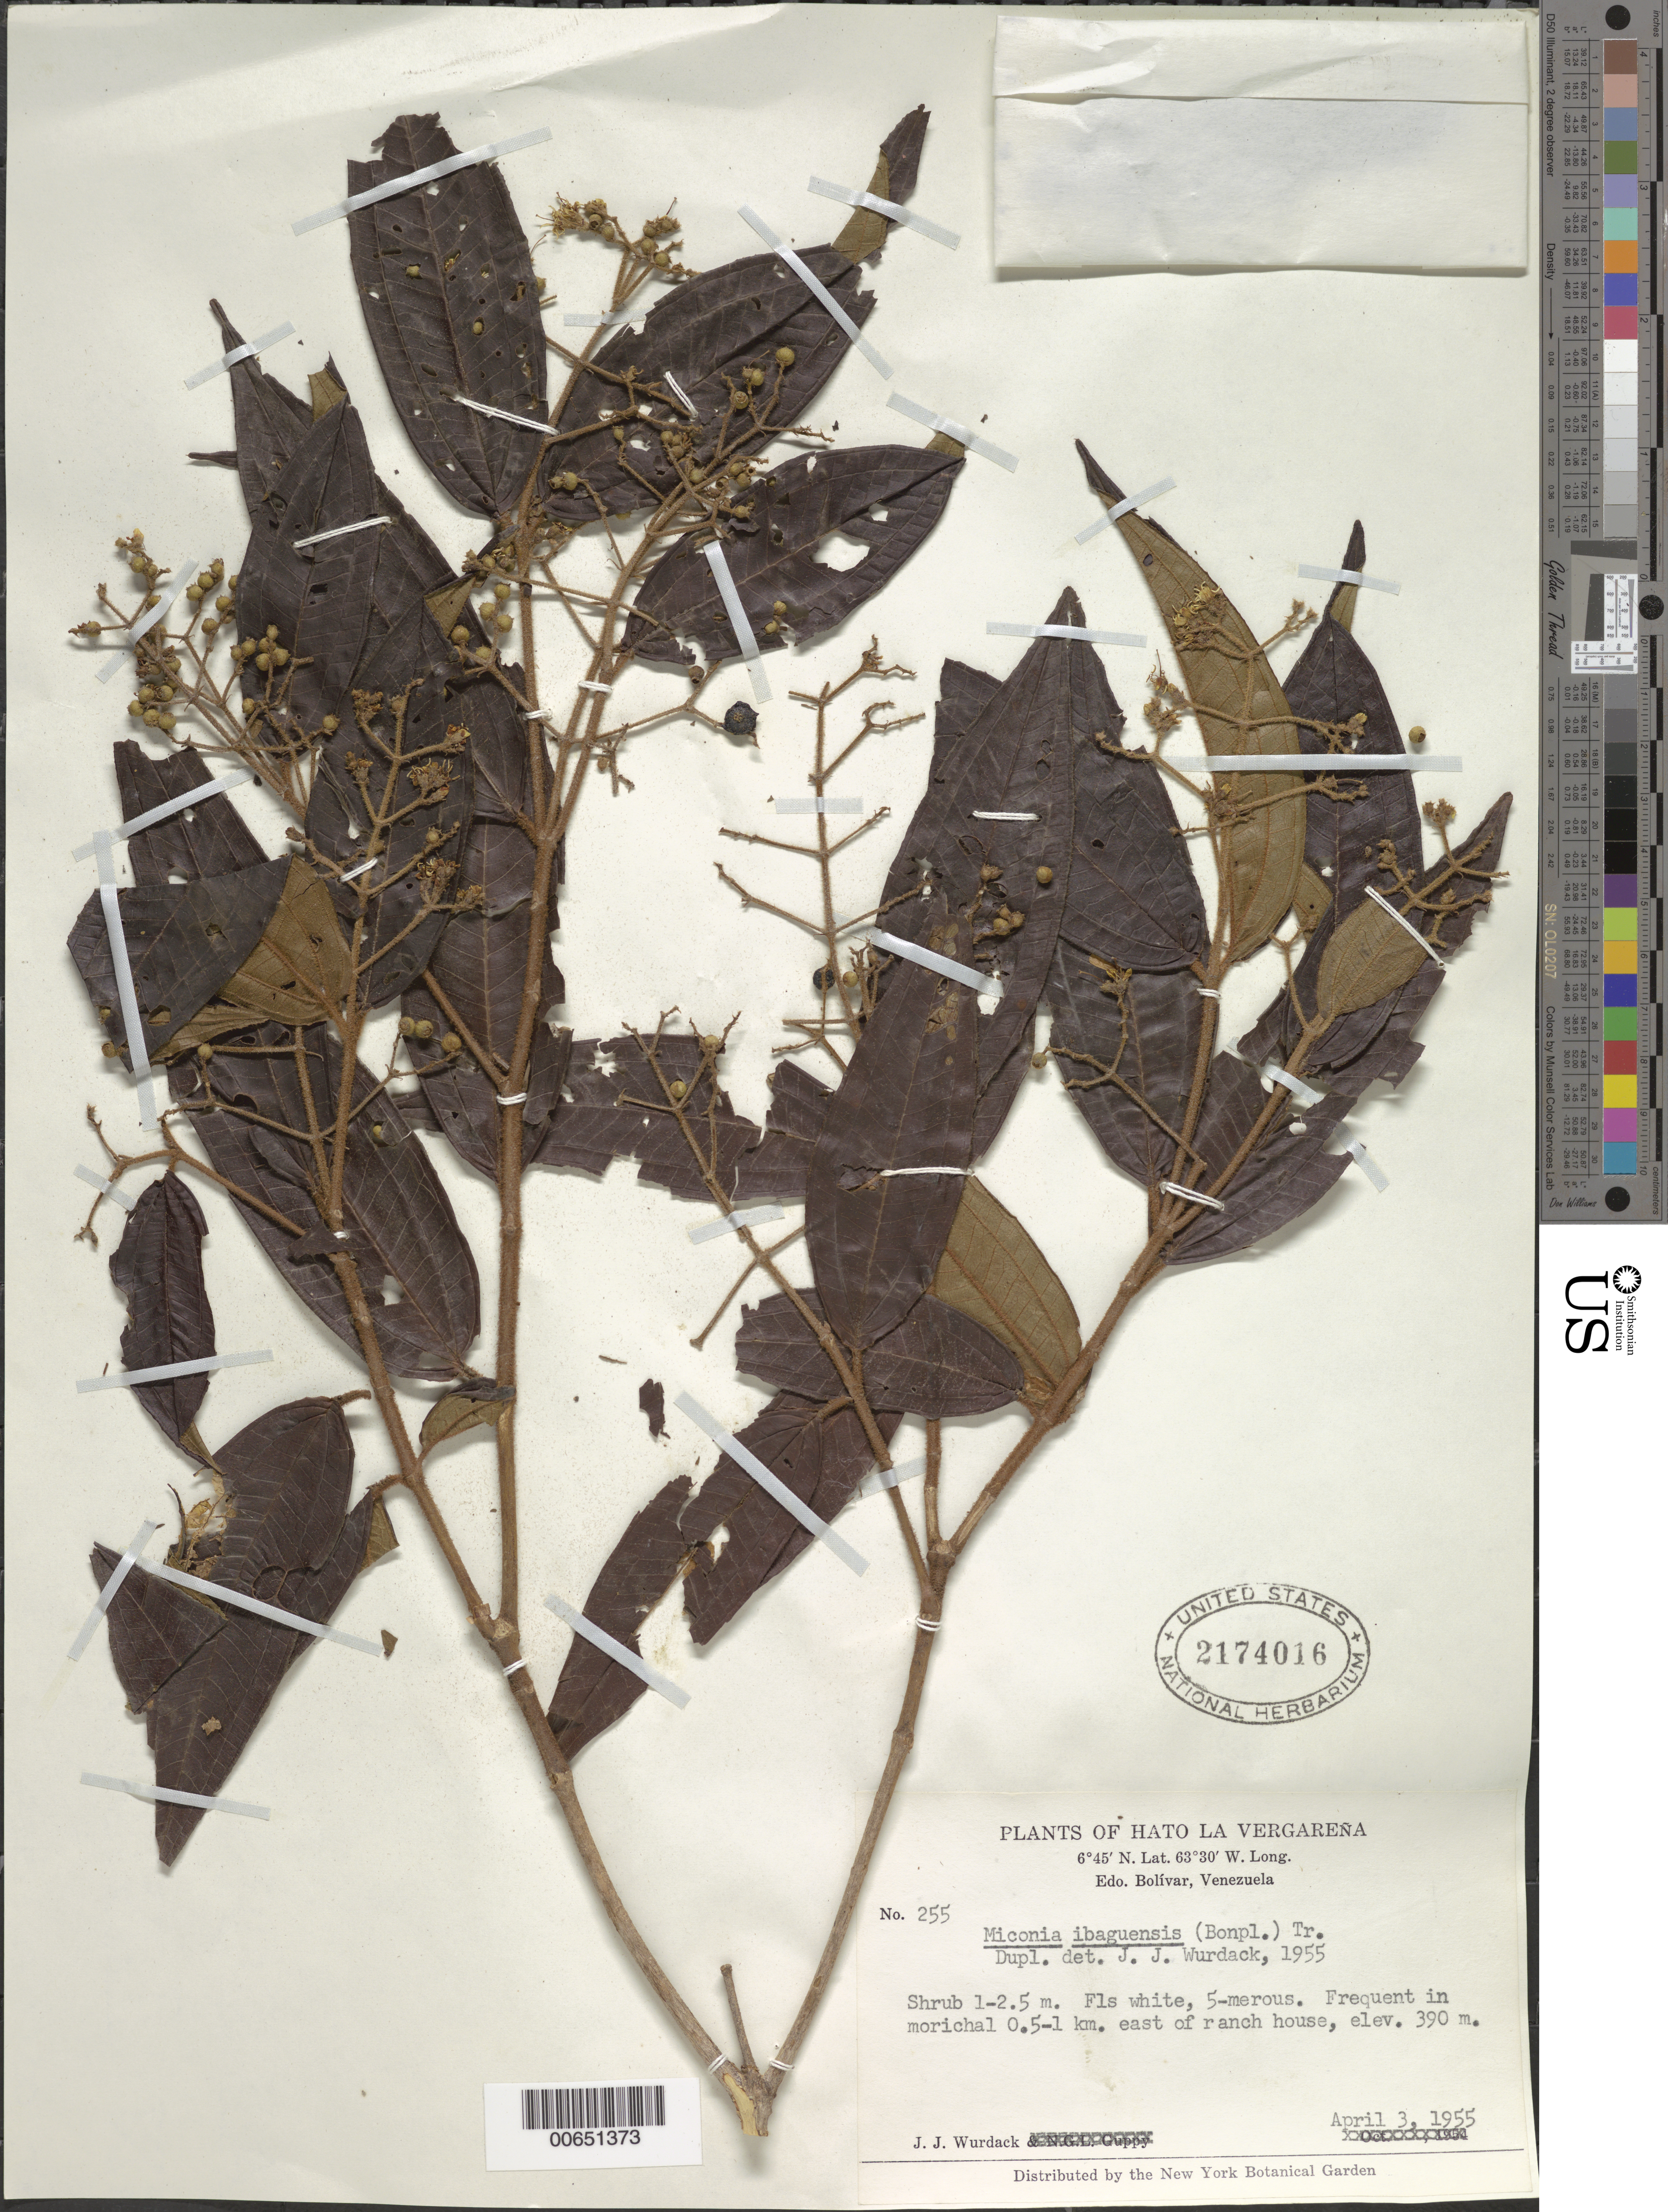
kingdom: Plantae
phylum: Tracheophyta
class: Magnoliopsida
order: Myrtales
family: Melastomataceae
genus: Miconia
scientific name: Miconia ibaguensis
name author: (Bonpl.) Triana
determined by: Wurdack, John J., (US), US (UNITED STATES)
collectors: J. J. Wurdack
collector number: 255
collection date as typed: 3-Apr-55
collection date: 1955-04-03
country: Venezuela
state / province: Bolívar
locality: Hato La Vergarena, 0.5-1 km E of ranch house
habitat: Morichal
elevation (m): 390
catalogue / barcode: US 2174016